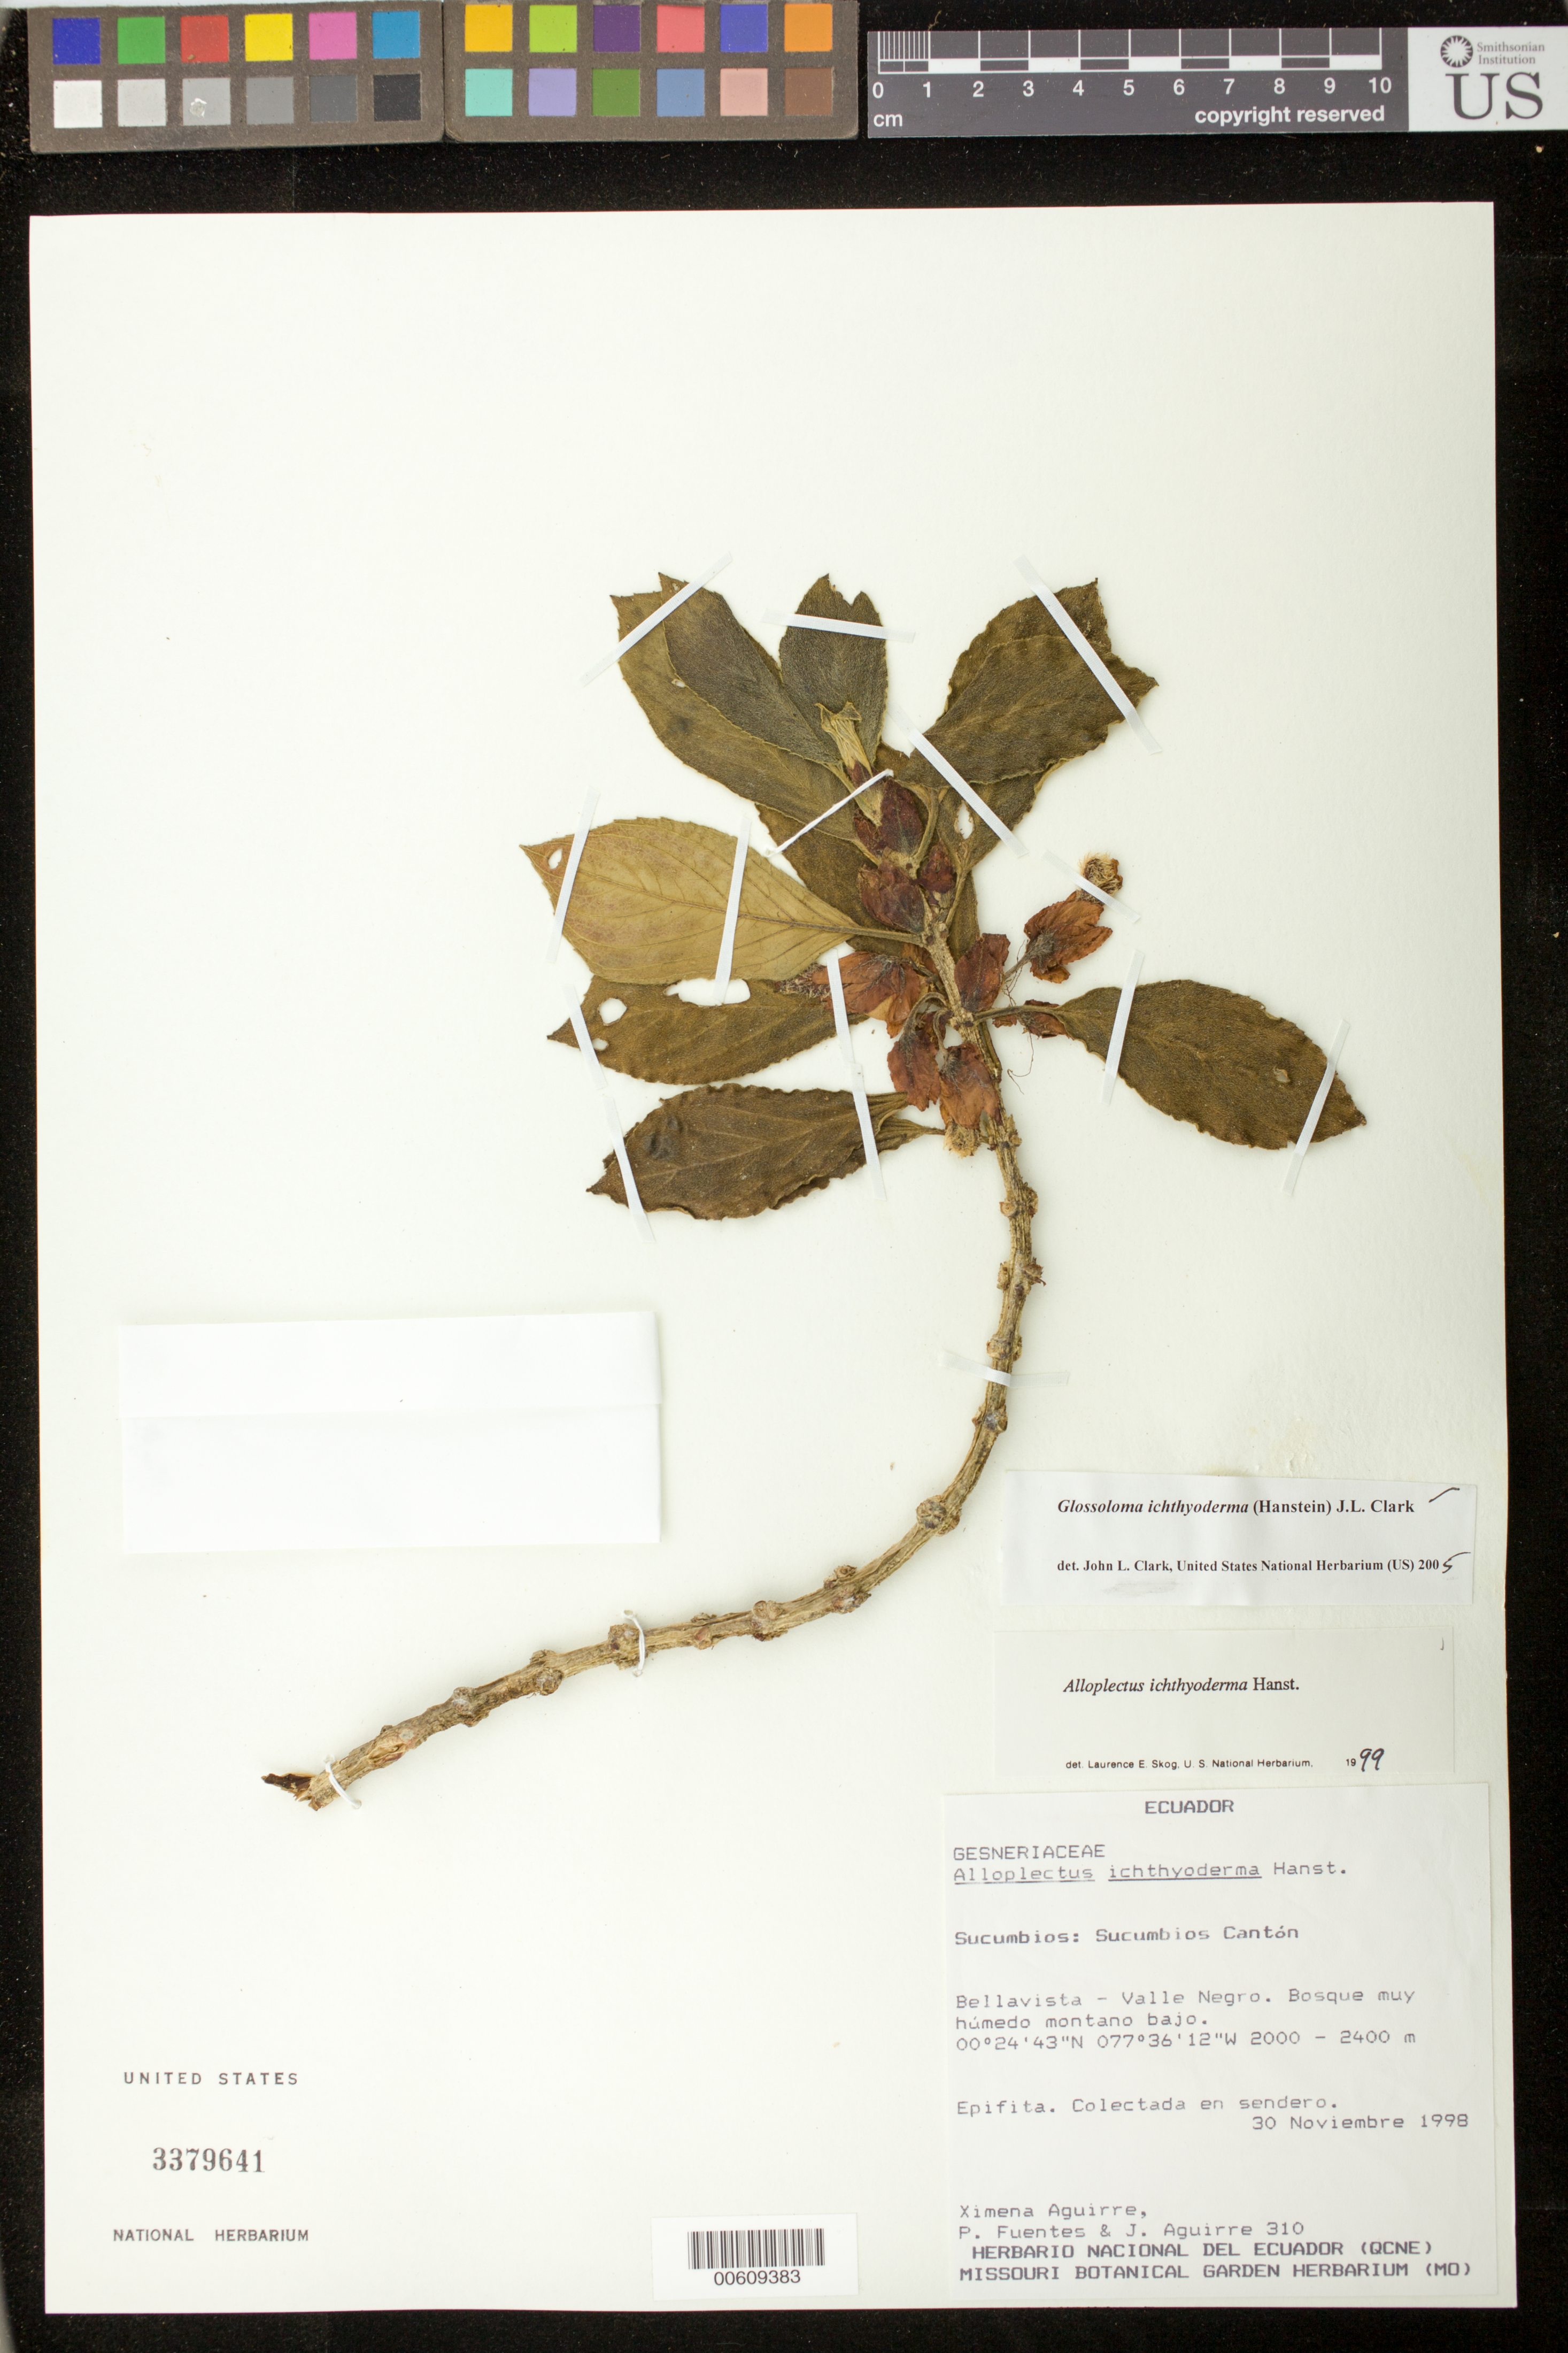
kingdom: Plantae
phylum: Tracheophyta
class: Magnoliopsida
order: Lamiales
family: Gesneriaceae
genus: Glossoloma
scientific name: Glossoloma ichthyoderma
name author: (Hanst.) J.L. Clark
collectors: X. Aguirre, P. Fuentes & J. Aguirre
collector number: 310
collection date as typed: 30 Nov 1998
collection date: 1998-11-30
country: Ecuador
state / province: Sucumbíos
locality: Sucumbios Cantón; Bellavista - Valle Negro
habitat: Bosque muy húmedo montano bajo; colectada en sendero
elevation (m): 2000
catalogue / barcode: US 3379641